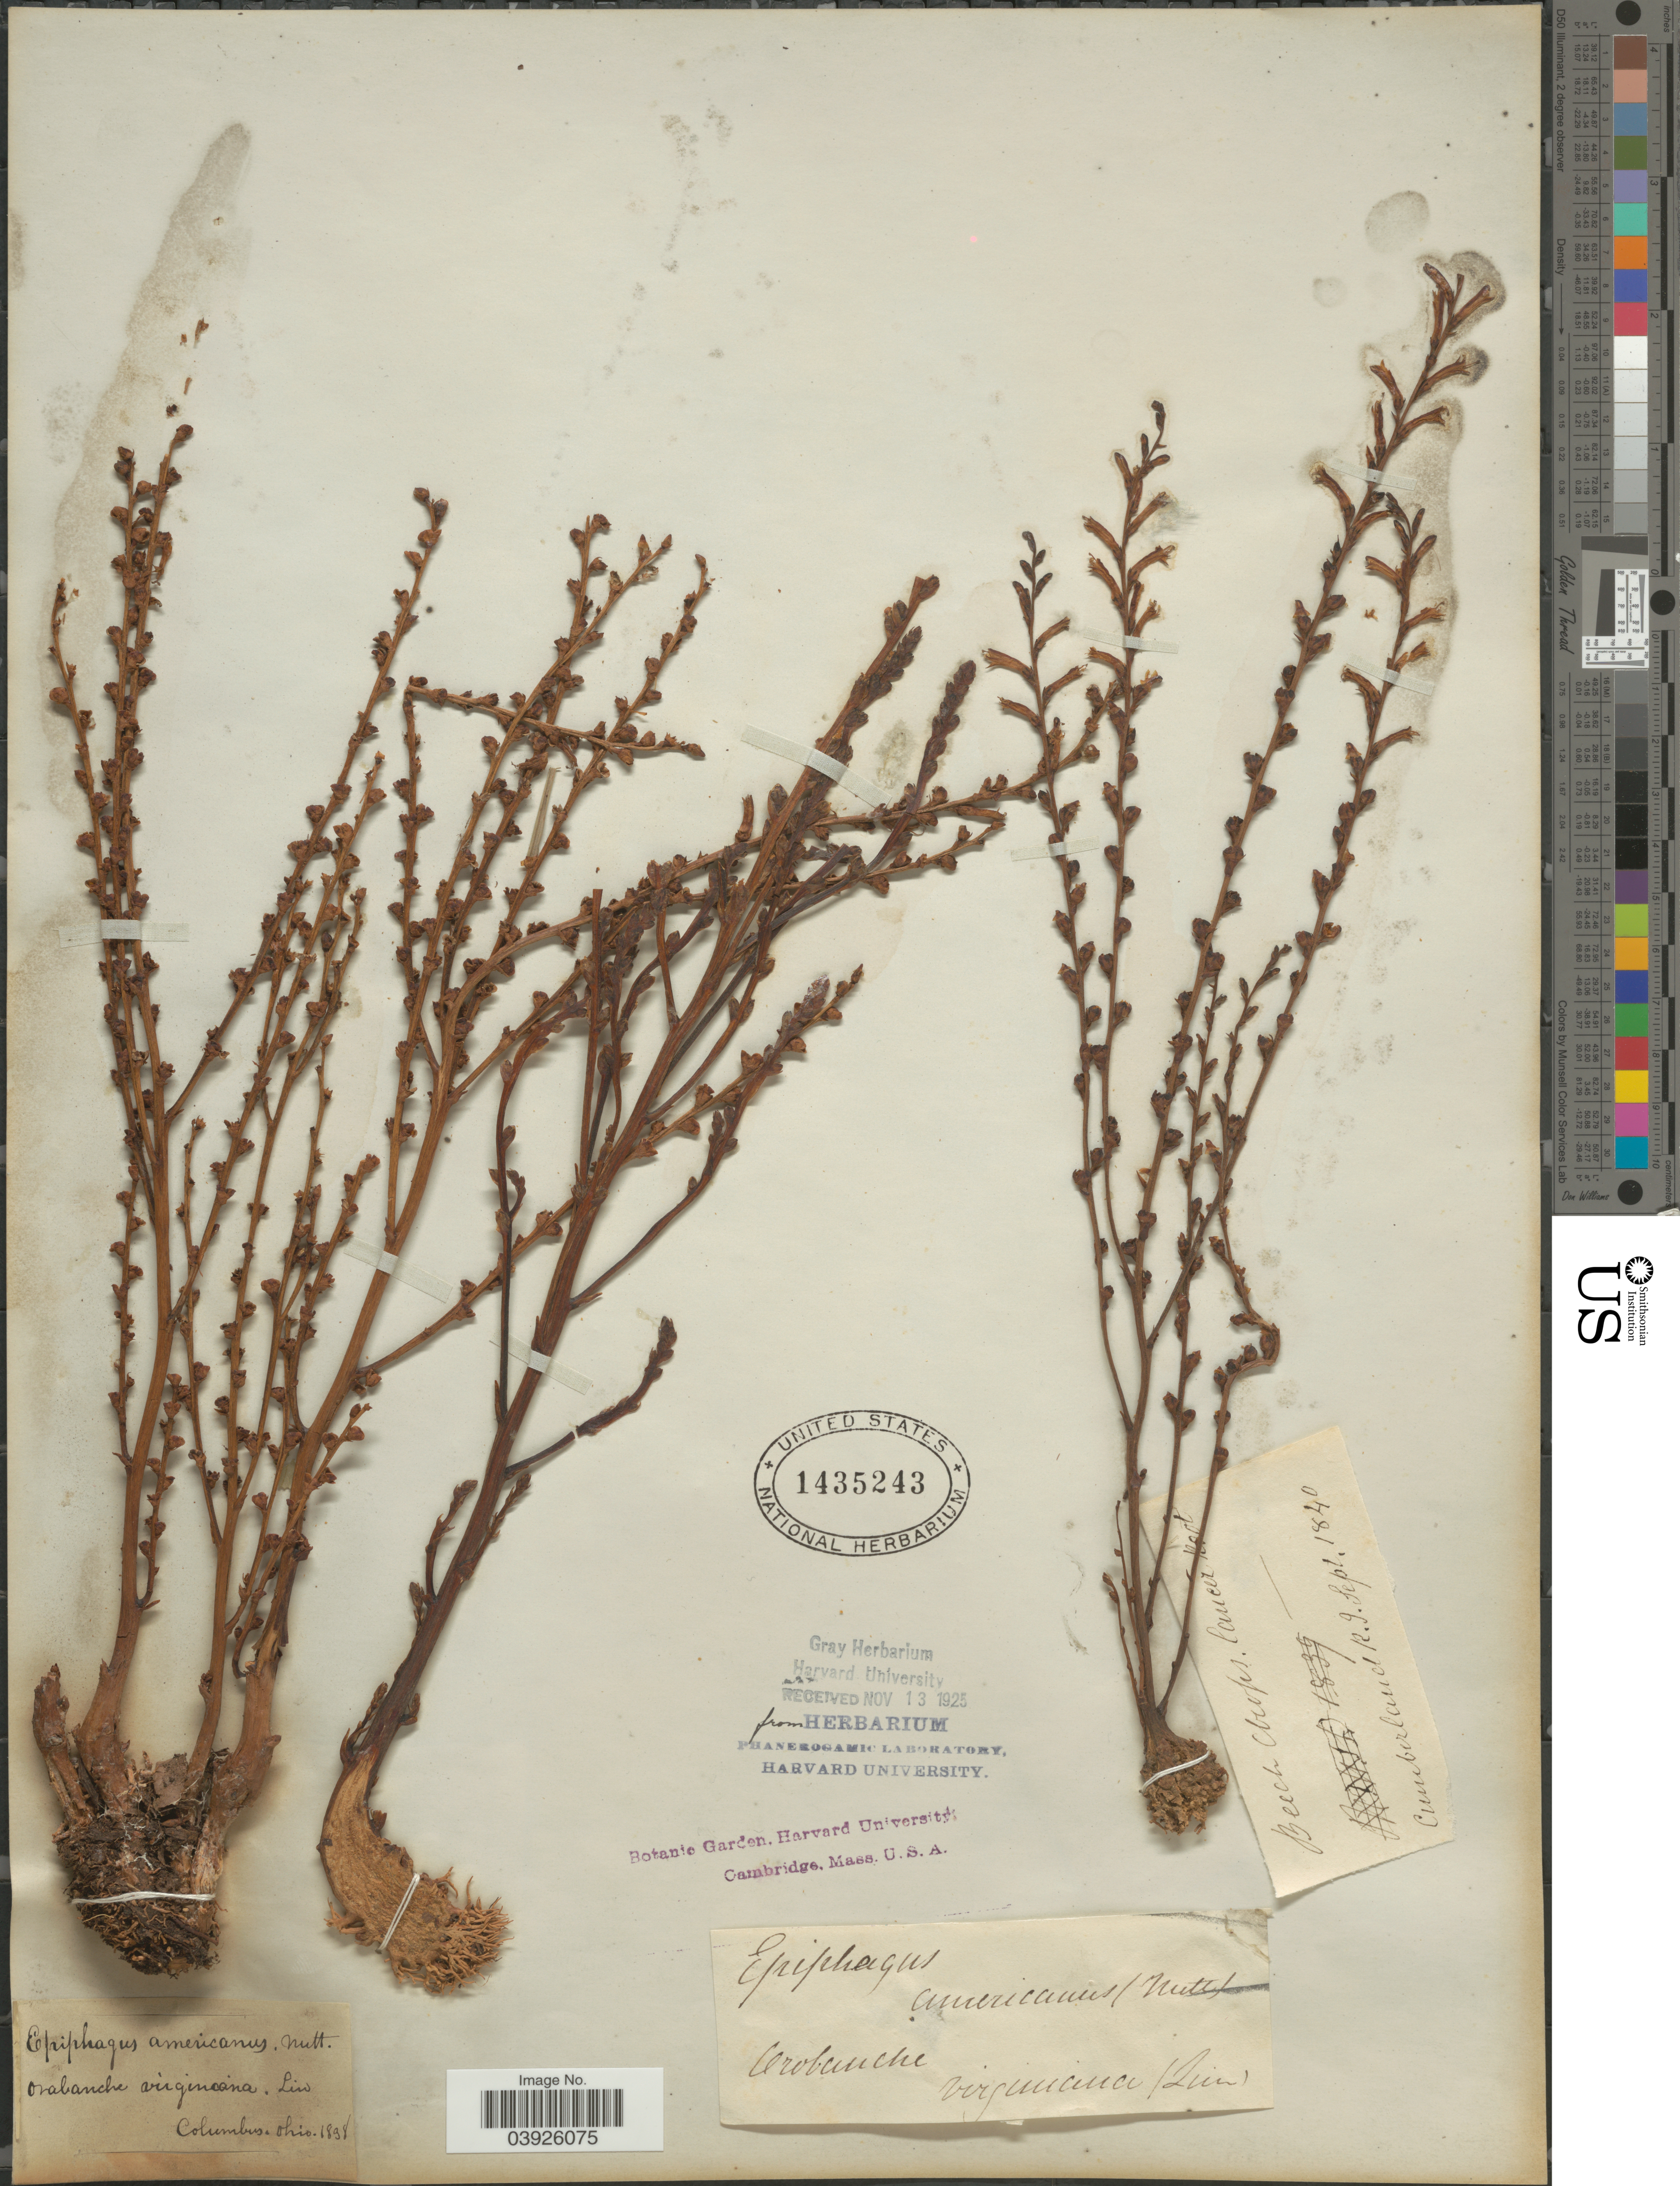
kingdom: Plantae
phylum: Tracheophyta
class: Magnoliopsida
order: Lamiales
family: Orobanchaceae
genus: Epifagus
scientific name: Epifagus virginiana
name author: (L.) W.P.C. Barton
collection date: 1840-09-09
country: United States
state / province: Rhode Island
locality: Cumberland.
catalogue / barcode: US 1435243-2